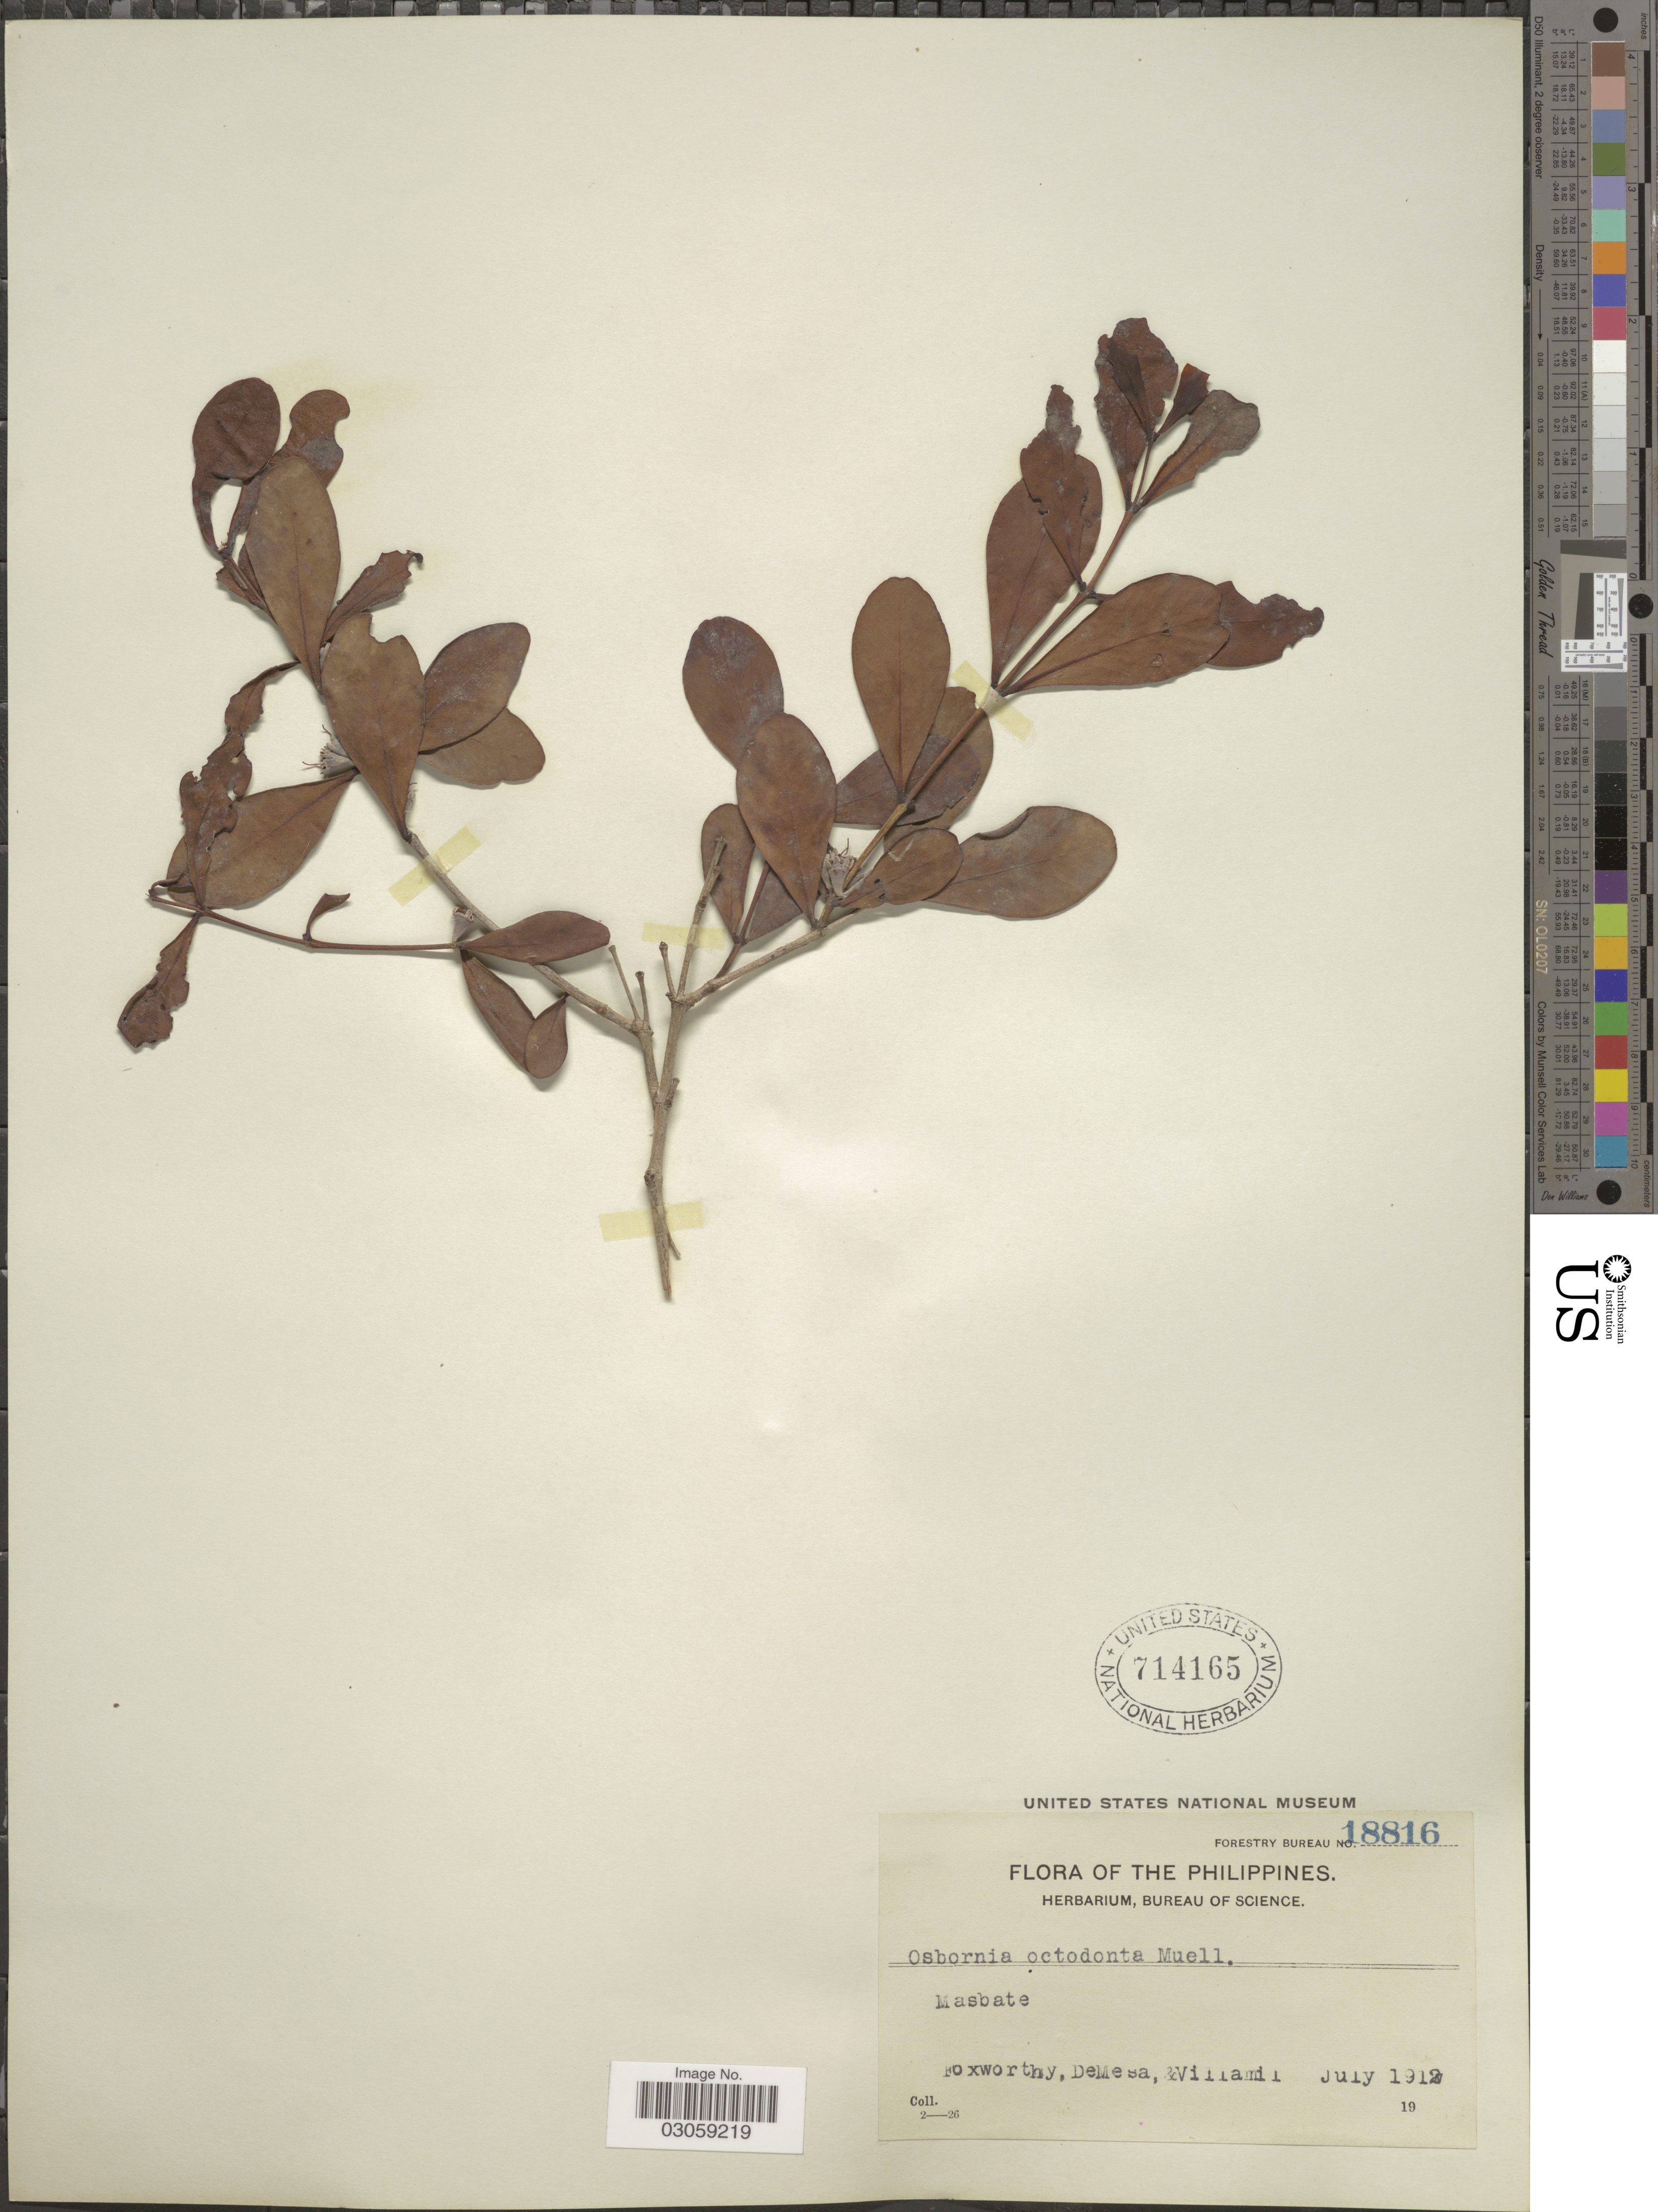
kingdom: Plantae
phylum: Tracheophyta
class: Magnoliopsida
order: Myrtales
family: Myrtaceae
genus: Osbornia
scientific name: Osbornia octodonta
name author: F. Muell.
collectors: Foxworthy, Demesa & Villamil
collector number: Forestry Bureau 18816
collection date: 1912-07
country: Philippines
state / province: Bicol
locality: Masbate.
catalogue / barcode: US 714165